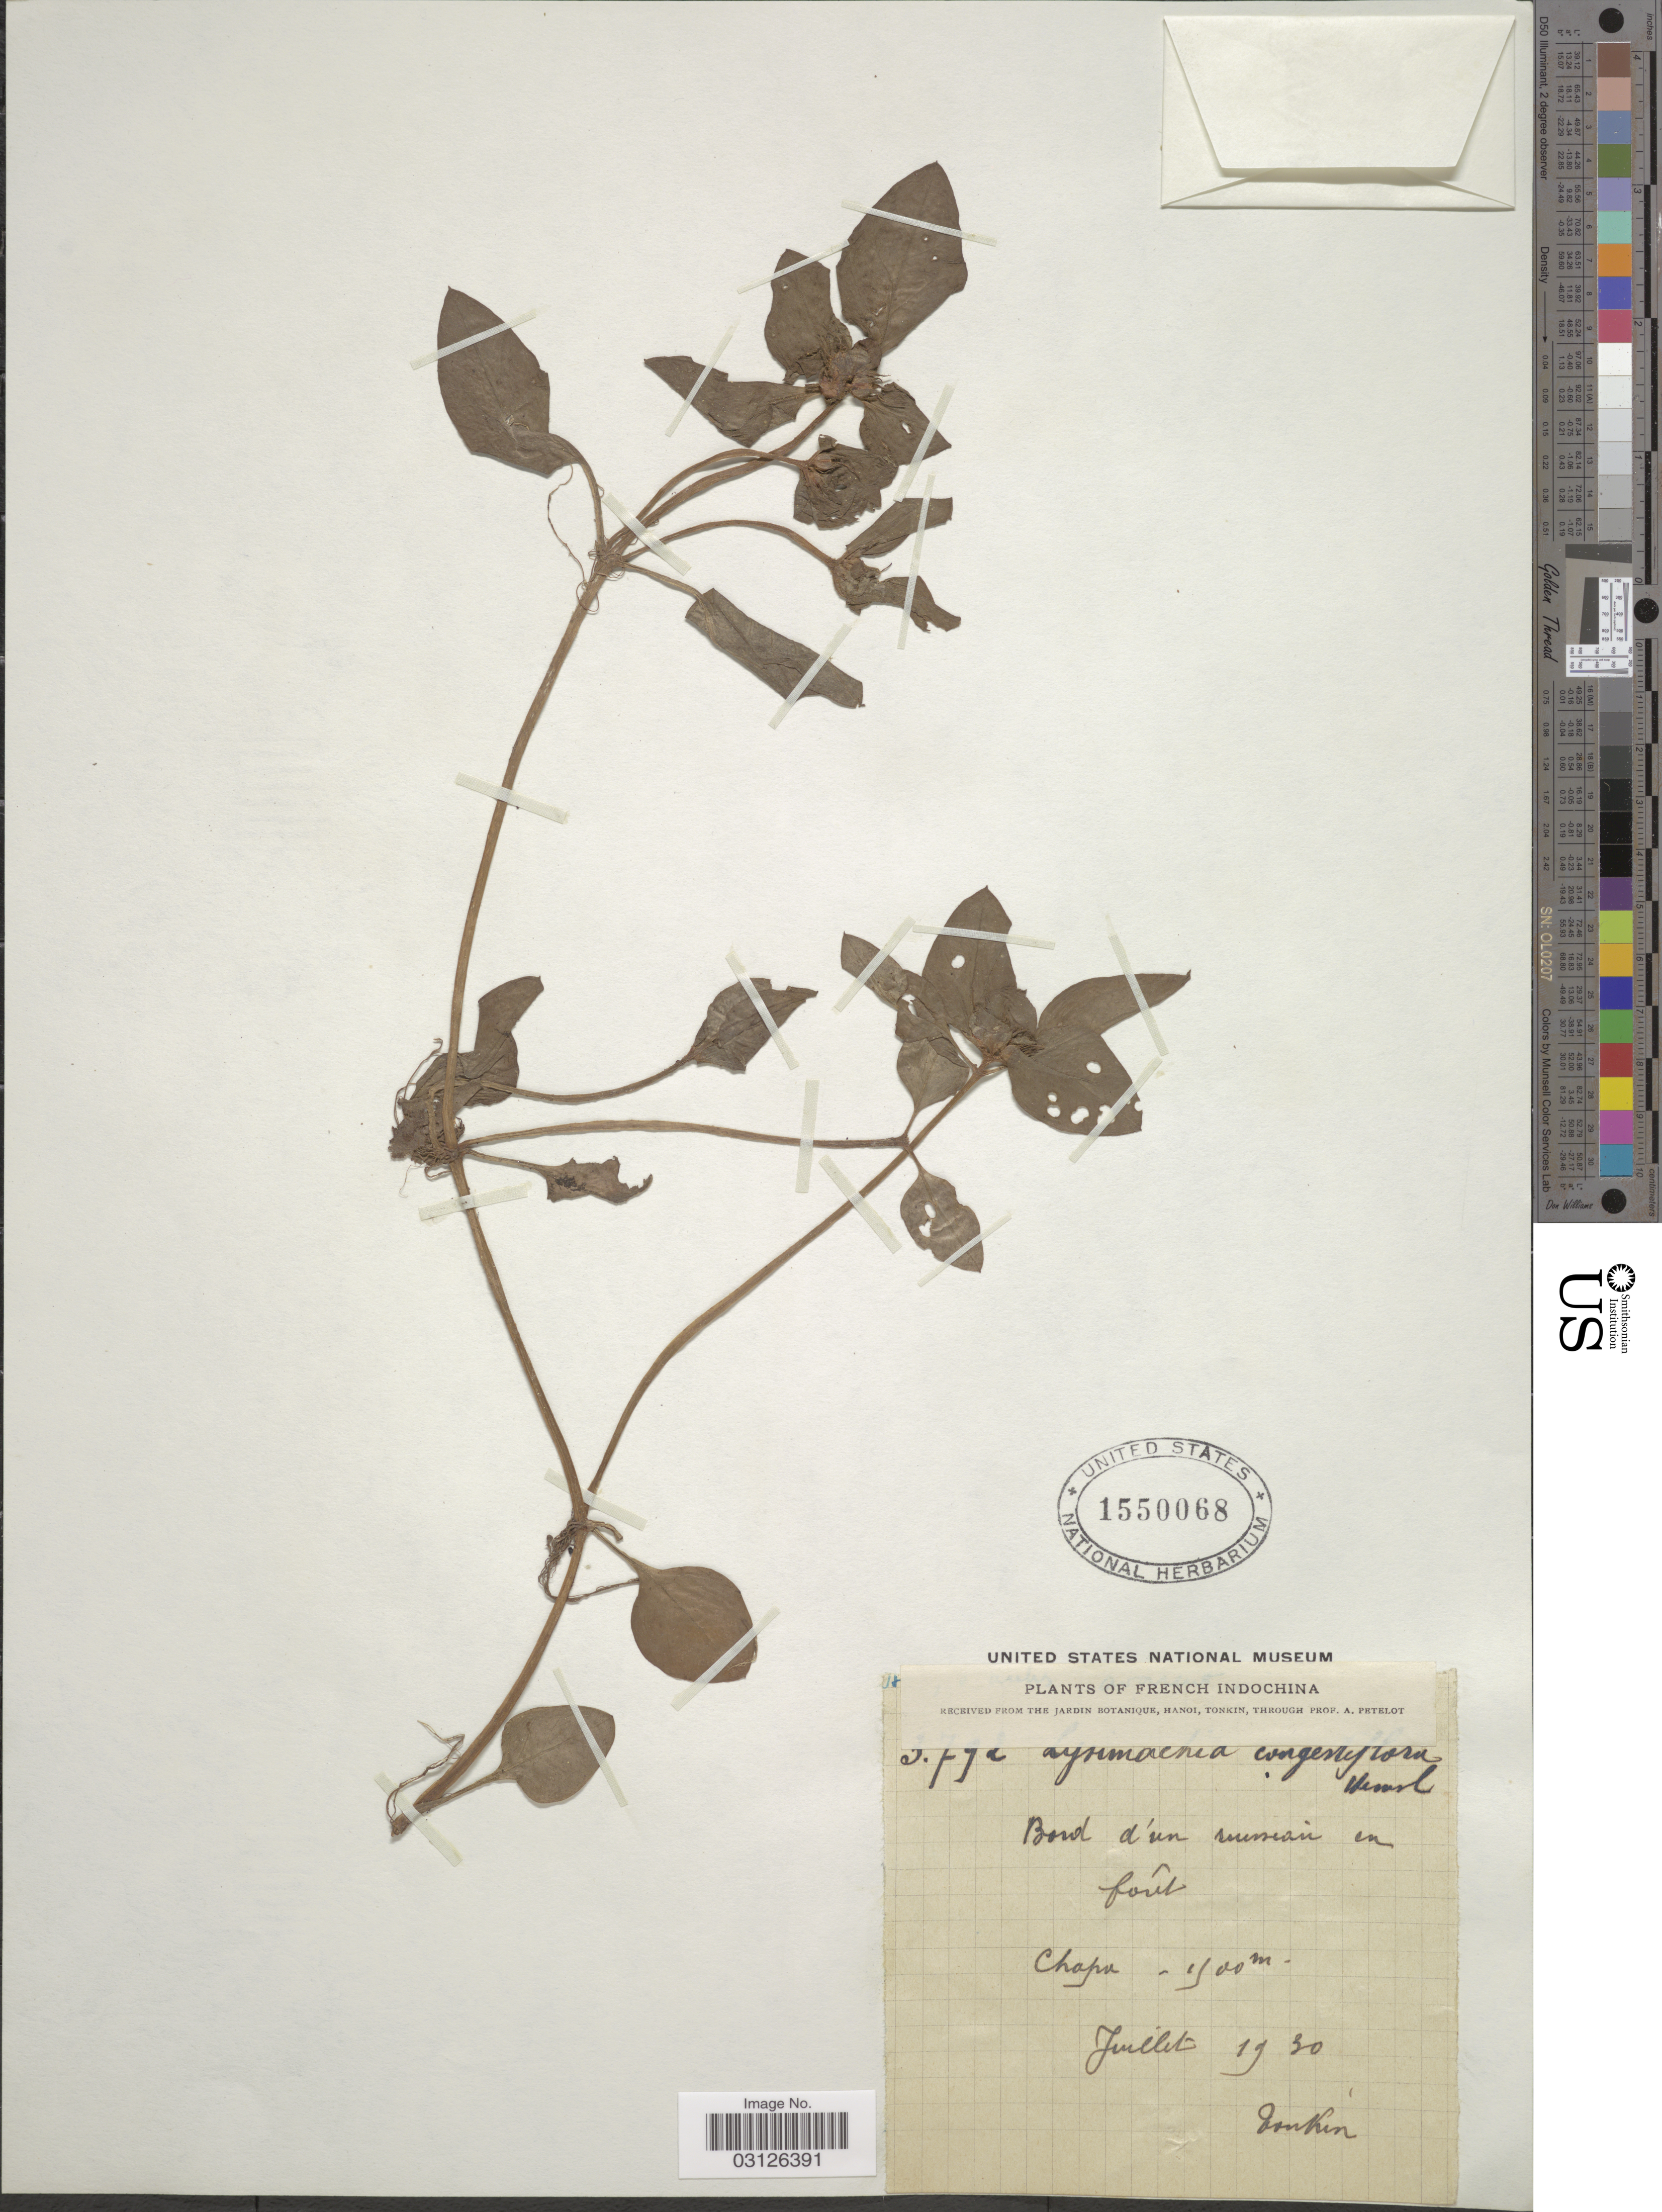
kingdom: Plantae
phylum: Tracheophyta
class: Magnoliopsida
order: Ericales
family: Primulaceae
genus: Lysimachia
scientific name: Lysimachia congestiflora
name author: Hemsl.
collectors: A. Petelot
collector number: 3792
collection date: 1930-07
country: Vietnam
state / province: Lao Cai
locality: French Indochina. Chapa. Tonkin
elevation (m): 1500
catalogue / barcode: US 1550068